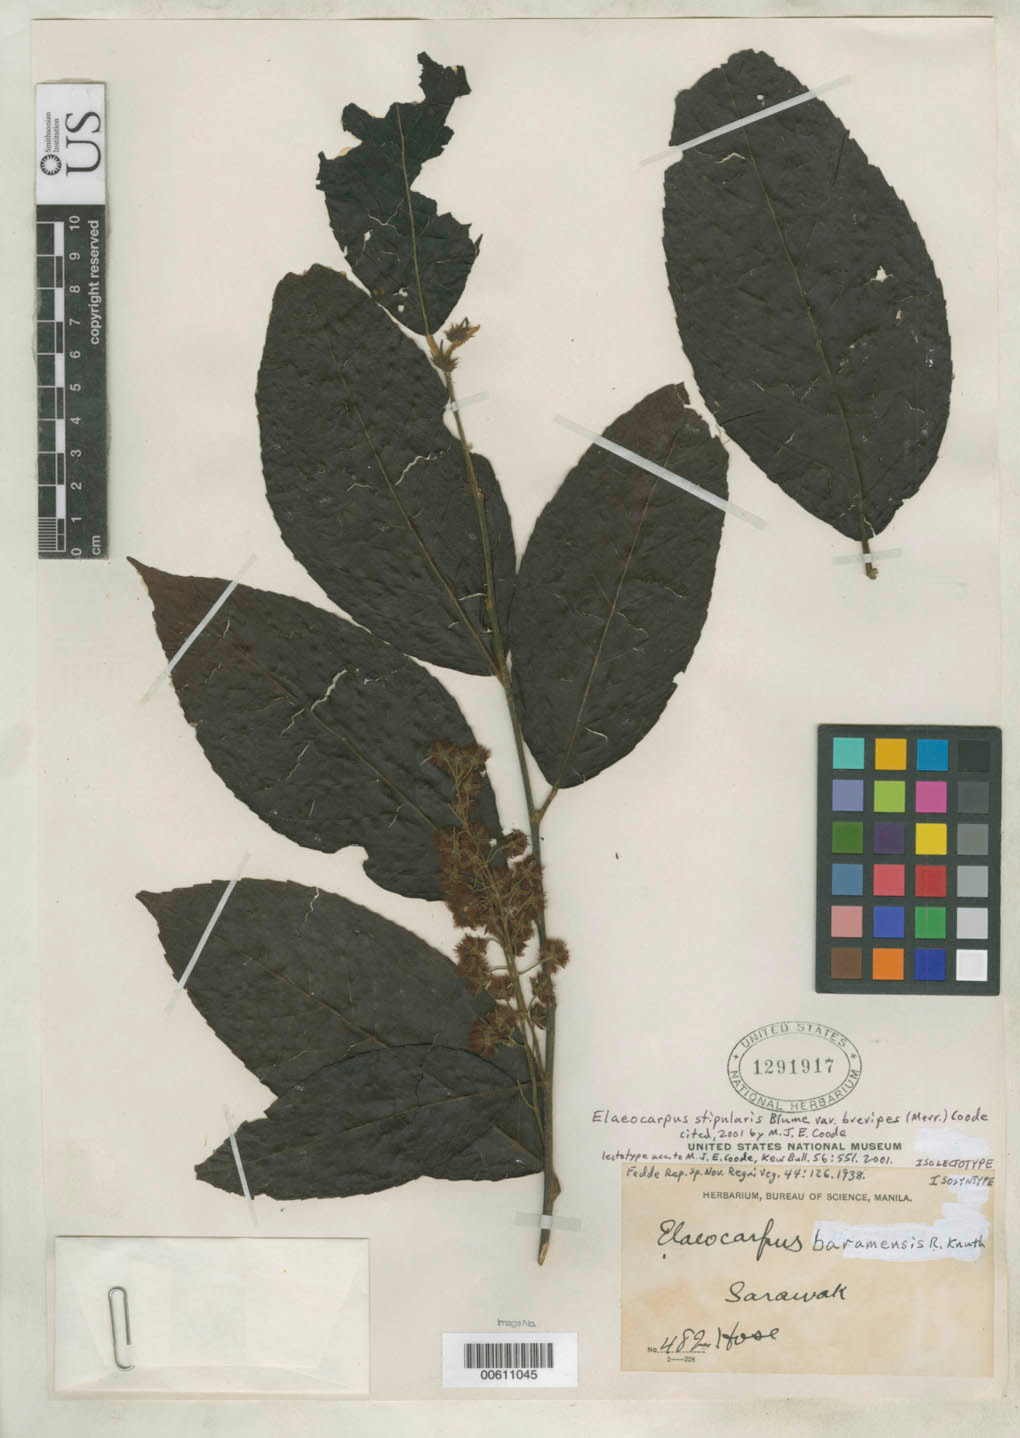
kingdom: Plantae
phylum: Tracheophyta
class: Magnoliopsida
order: Oxalidales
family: Elaeocarpaceae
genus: Elaeocarpus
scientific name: Elaeocarpus baramensis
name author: R. Knuth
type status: Isosyntype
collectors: C. Hose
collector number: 482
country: Malaysia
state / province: Sarawak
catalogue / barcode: US 1291917